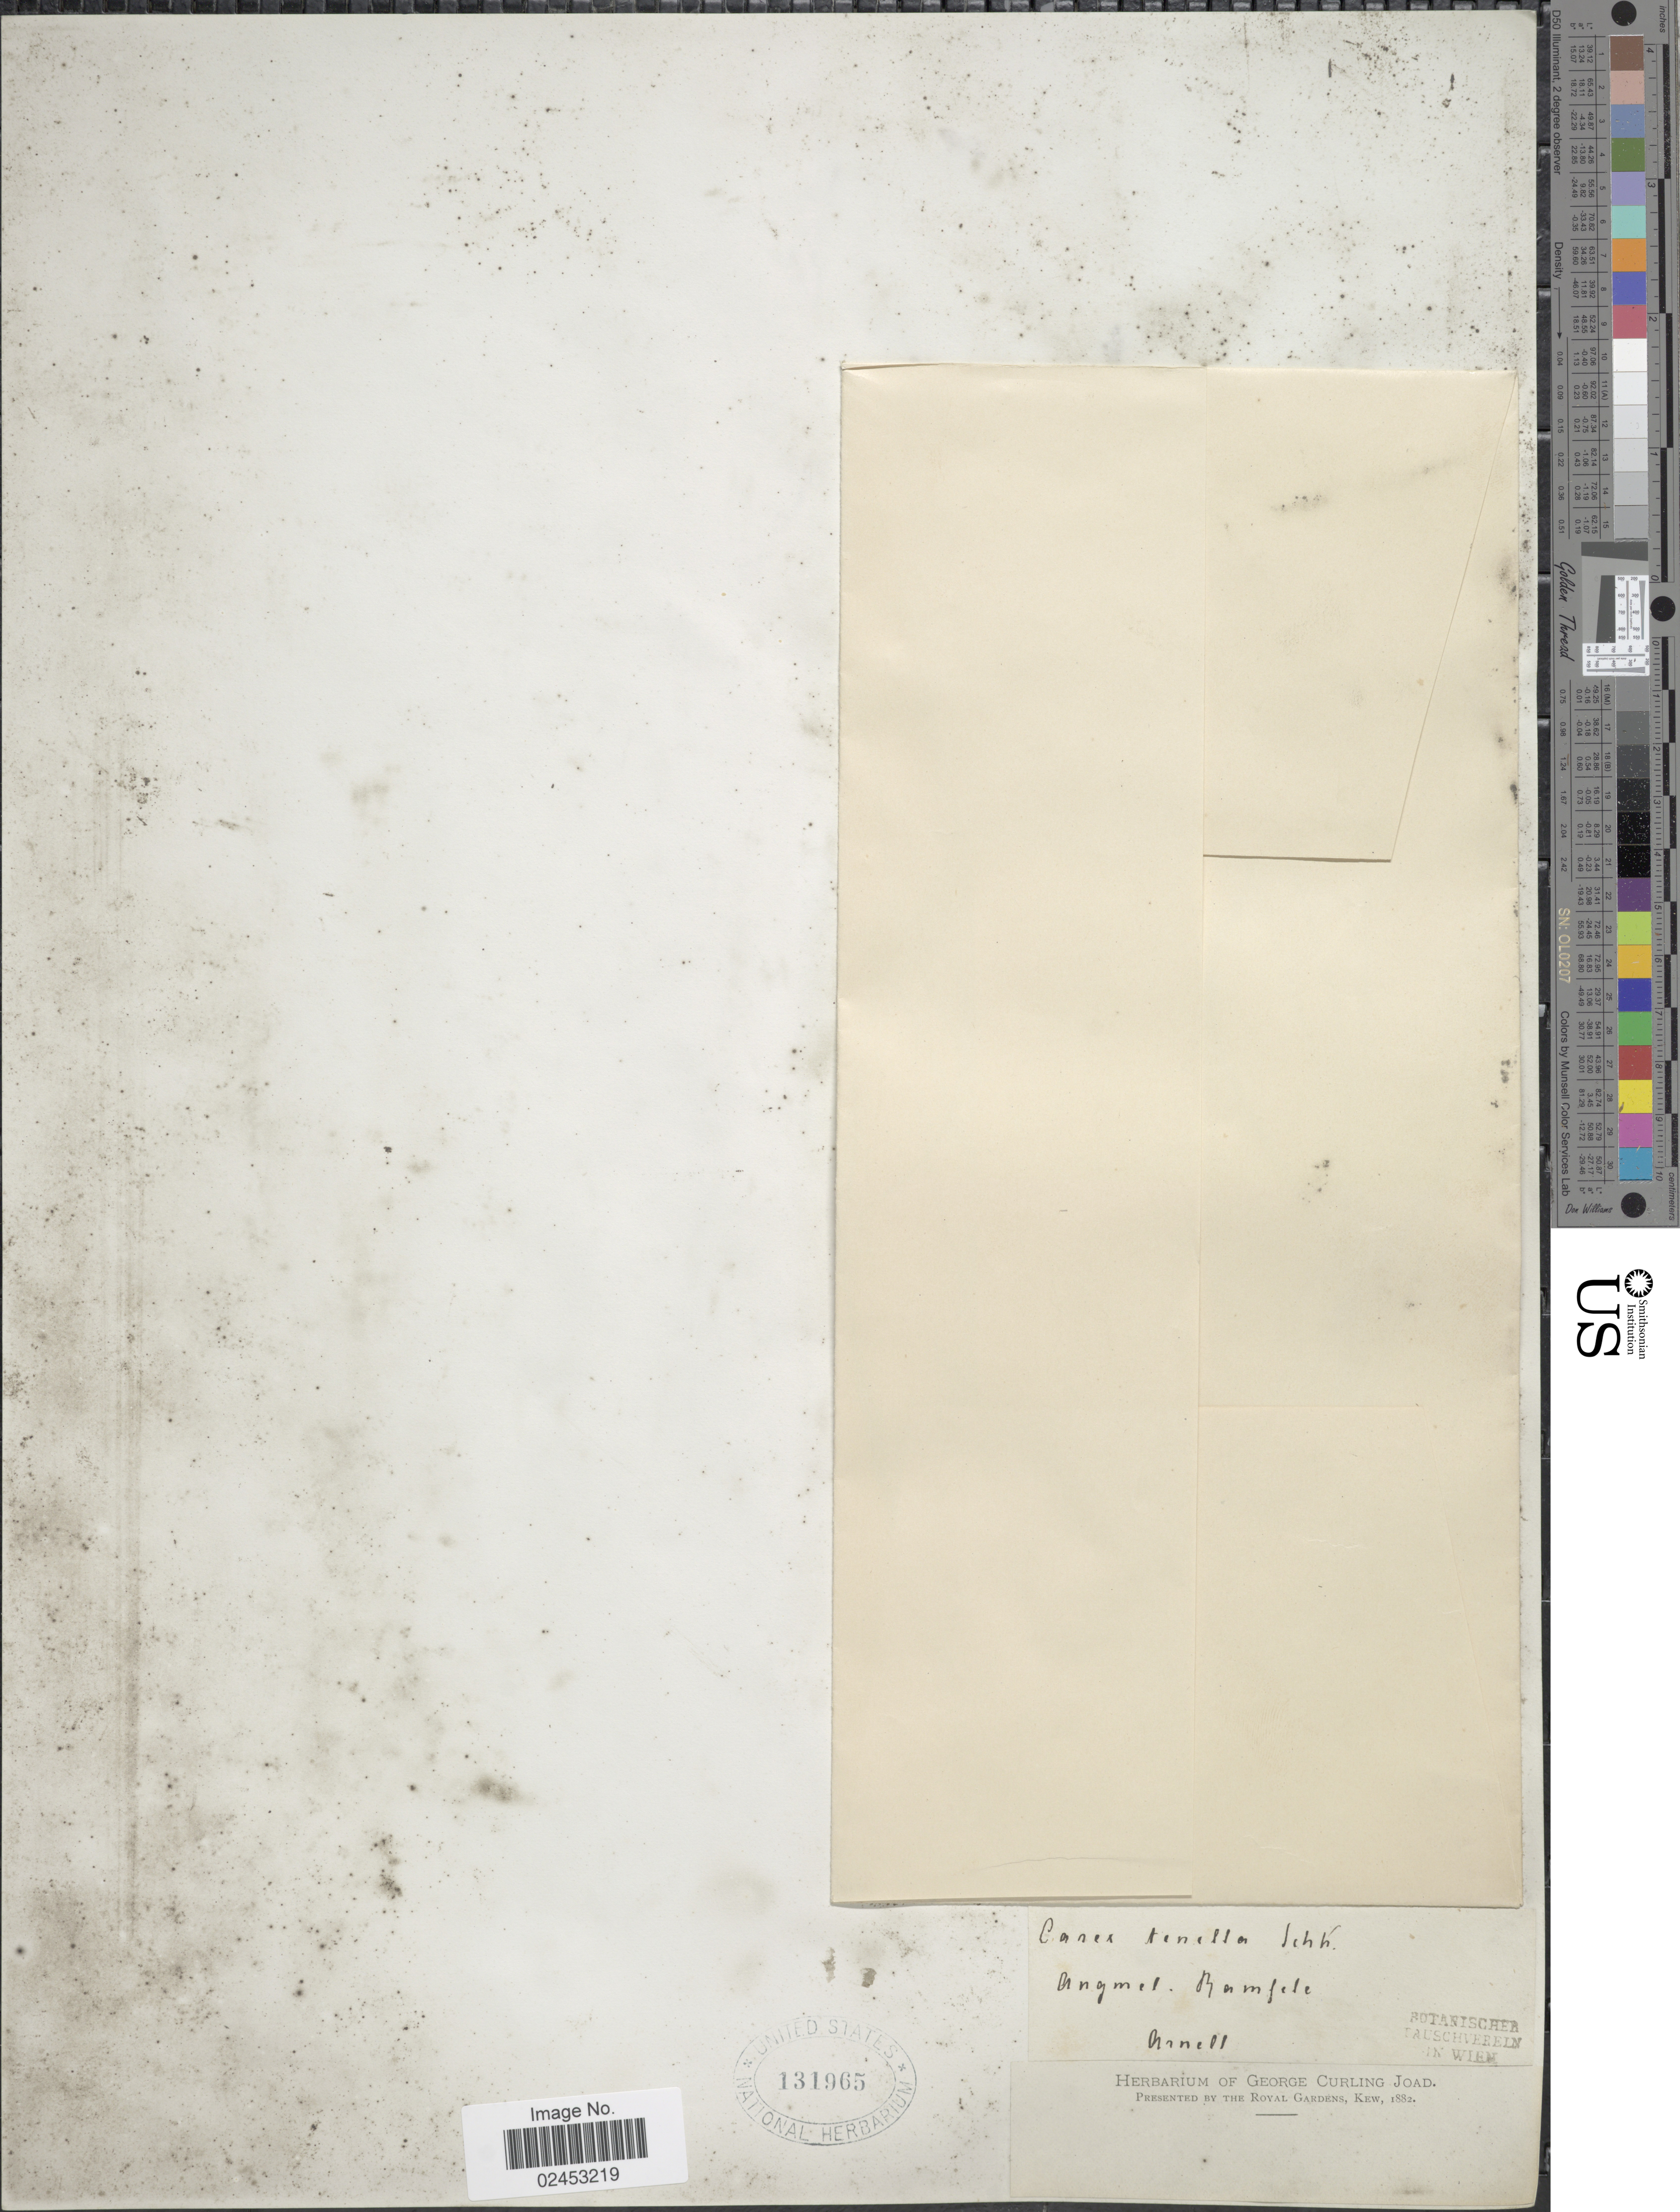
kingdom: Plantae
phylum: Tracheophyta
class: Liliopsida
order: Poales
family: Cyperaceae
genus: Carex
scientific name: Carex disperma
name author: Dewey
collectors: Arnell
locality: Angmel, Ramfele [interpreted]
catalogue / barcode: US 131965